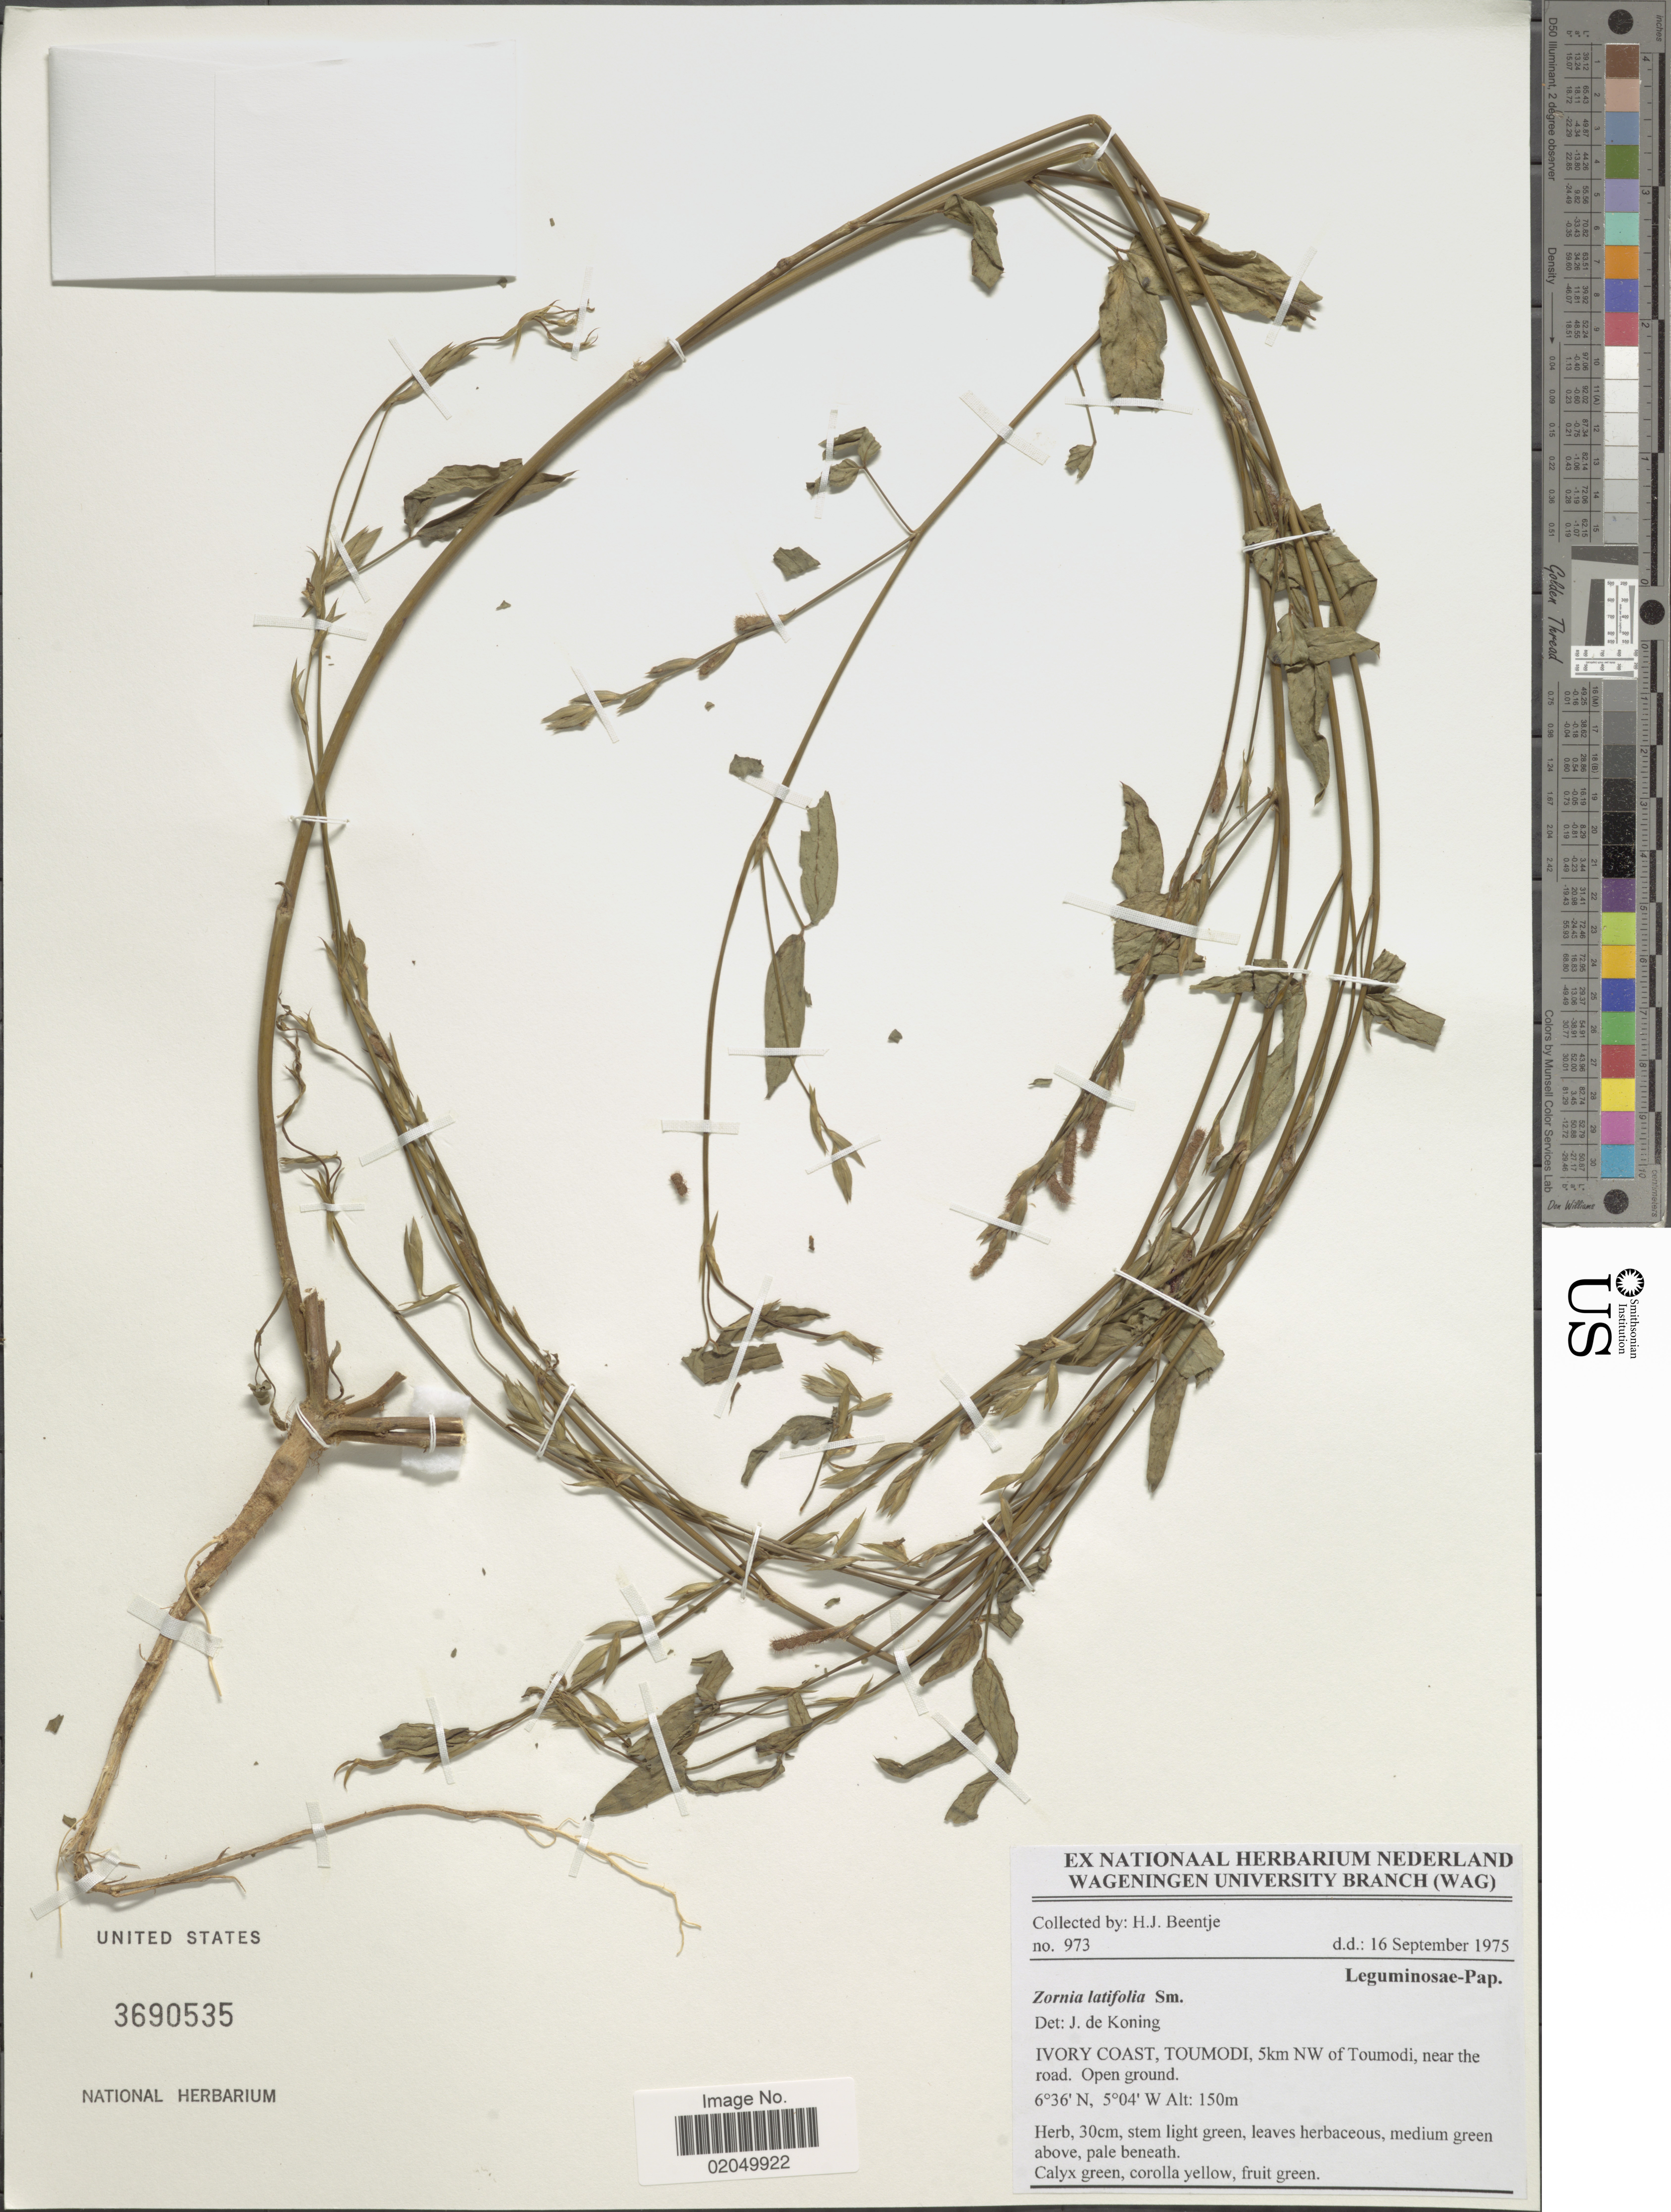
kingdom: Plantae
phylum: Tracheophyta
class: Magnoliopsida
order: Fabales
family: Fabaceae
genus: Zornia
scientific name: Zornia latifolia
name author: Sm.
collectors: H. J. Beentje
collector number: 973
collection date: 1975-09-16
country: Ivory Coast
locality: Toumodi, 5 km NW of Toumodi, near the road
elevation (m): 150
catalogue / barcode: US 3690535